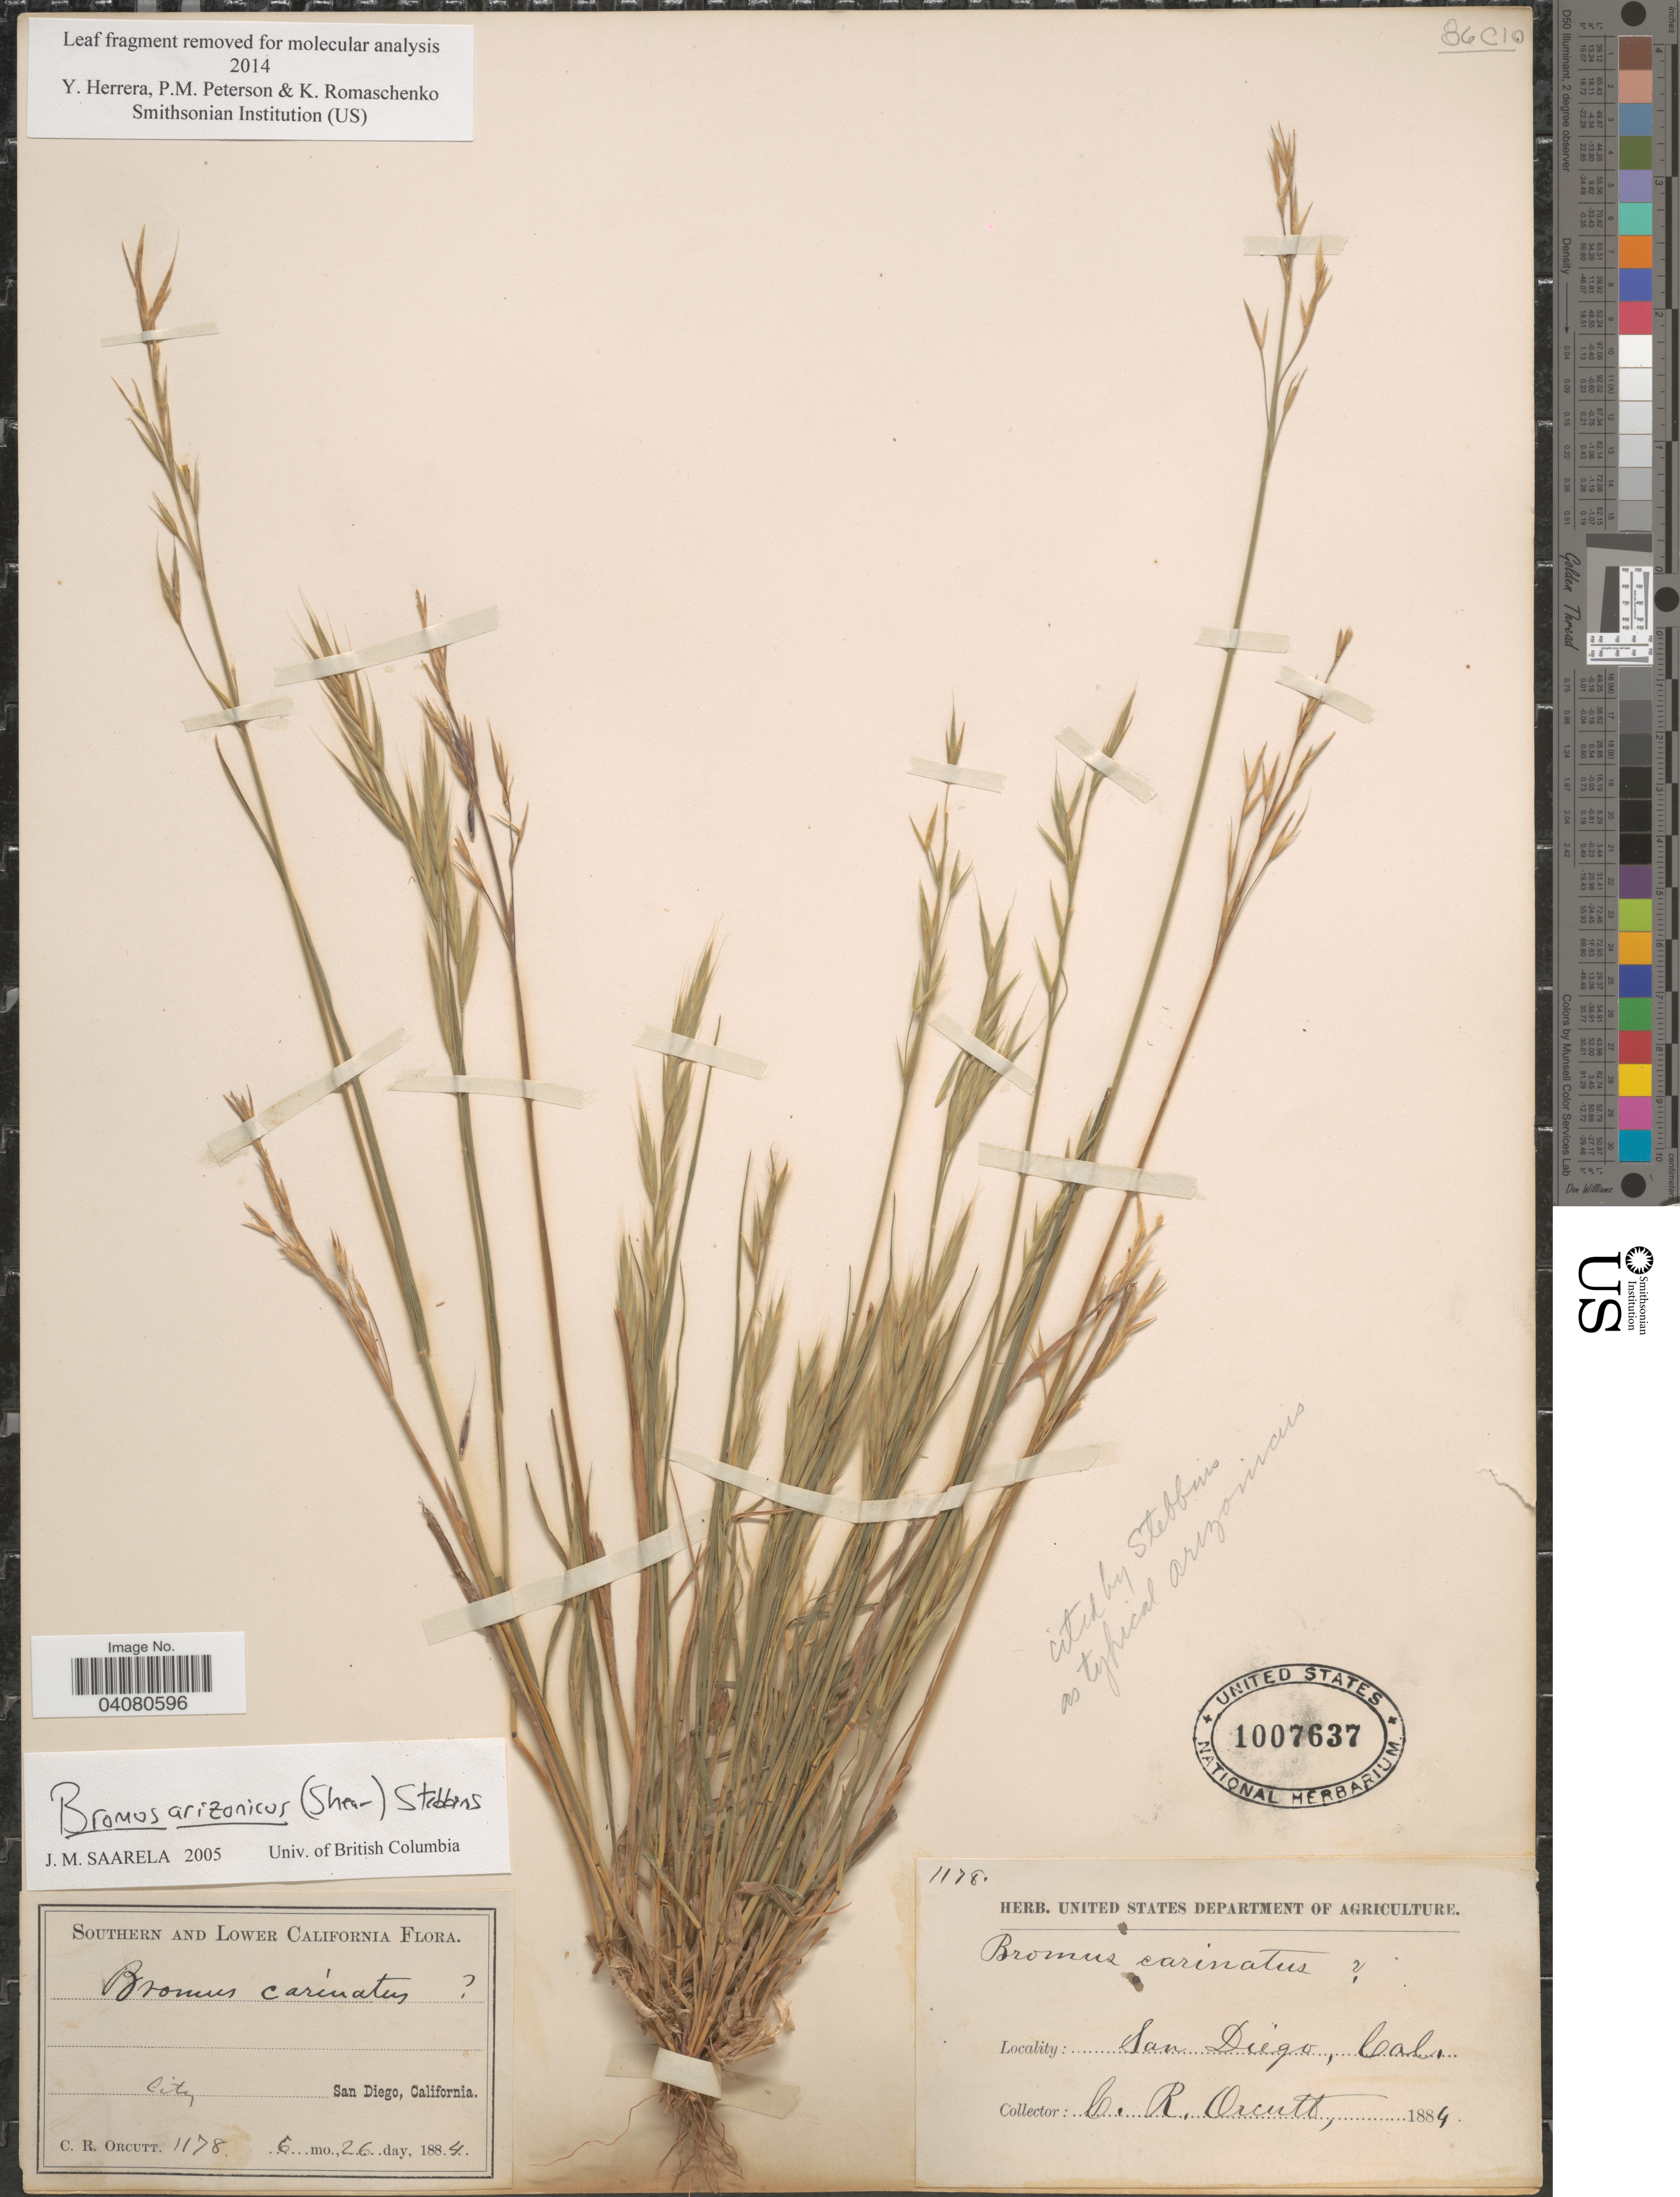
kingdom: Plantae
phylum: Tracheophyta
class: Liliopsida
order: Poales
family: Poaceae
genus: Bromus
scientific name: Bromus arizonicus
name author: (Shear) Stebbins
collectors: C. R. Orcutt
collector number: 1178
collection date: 1884-06-26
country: United States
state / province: California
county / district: San Diego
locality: Southern and Lower California. City San Diego.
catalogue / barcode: US 1007637